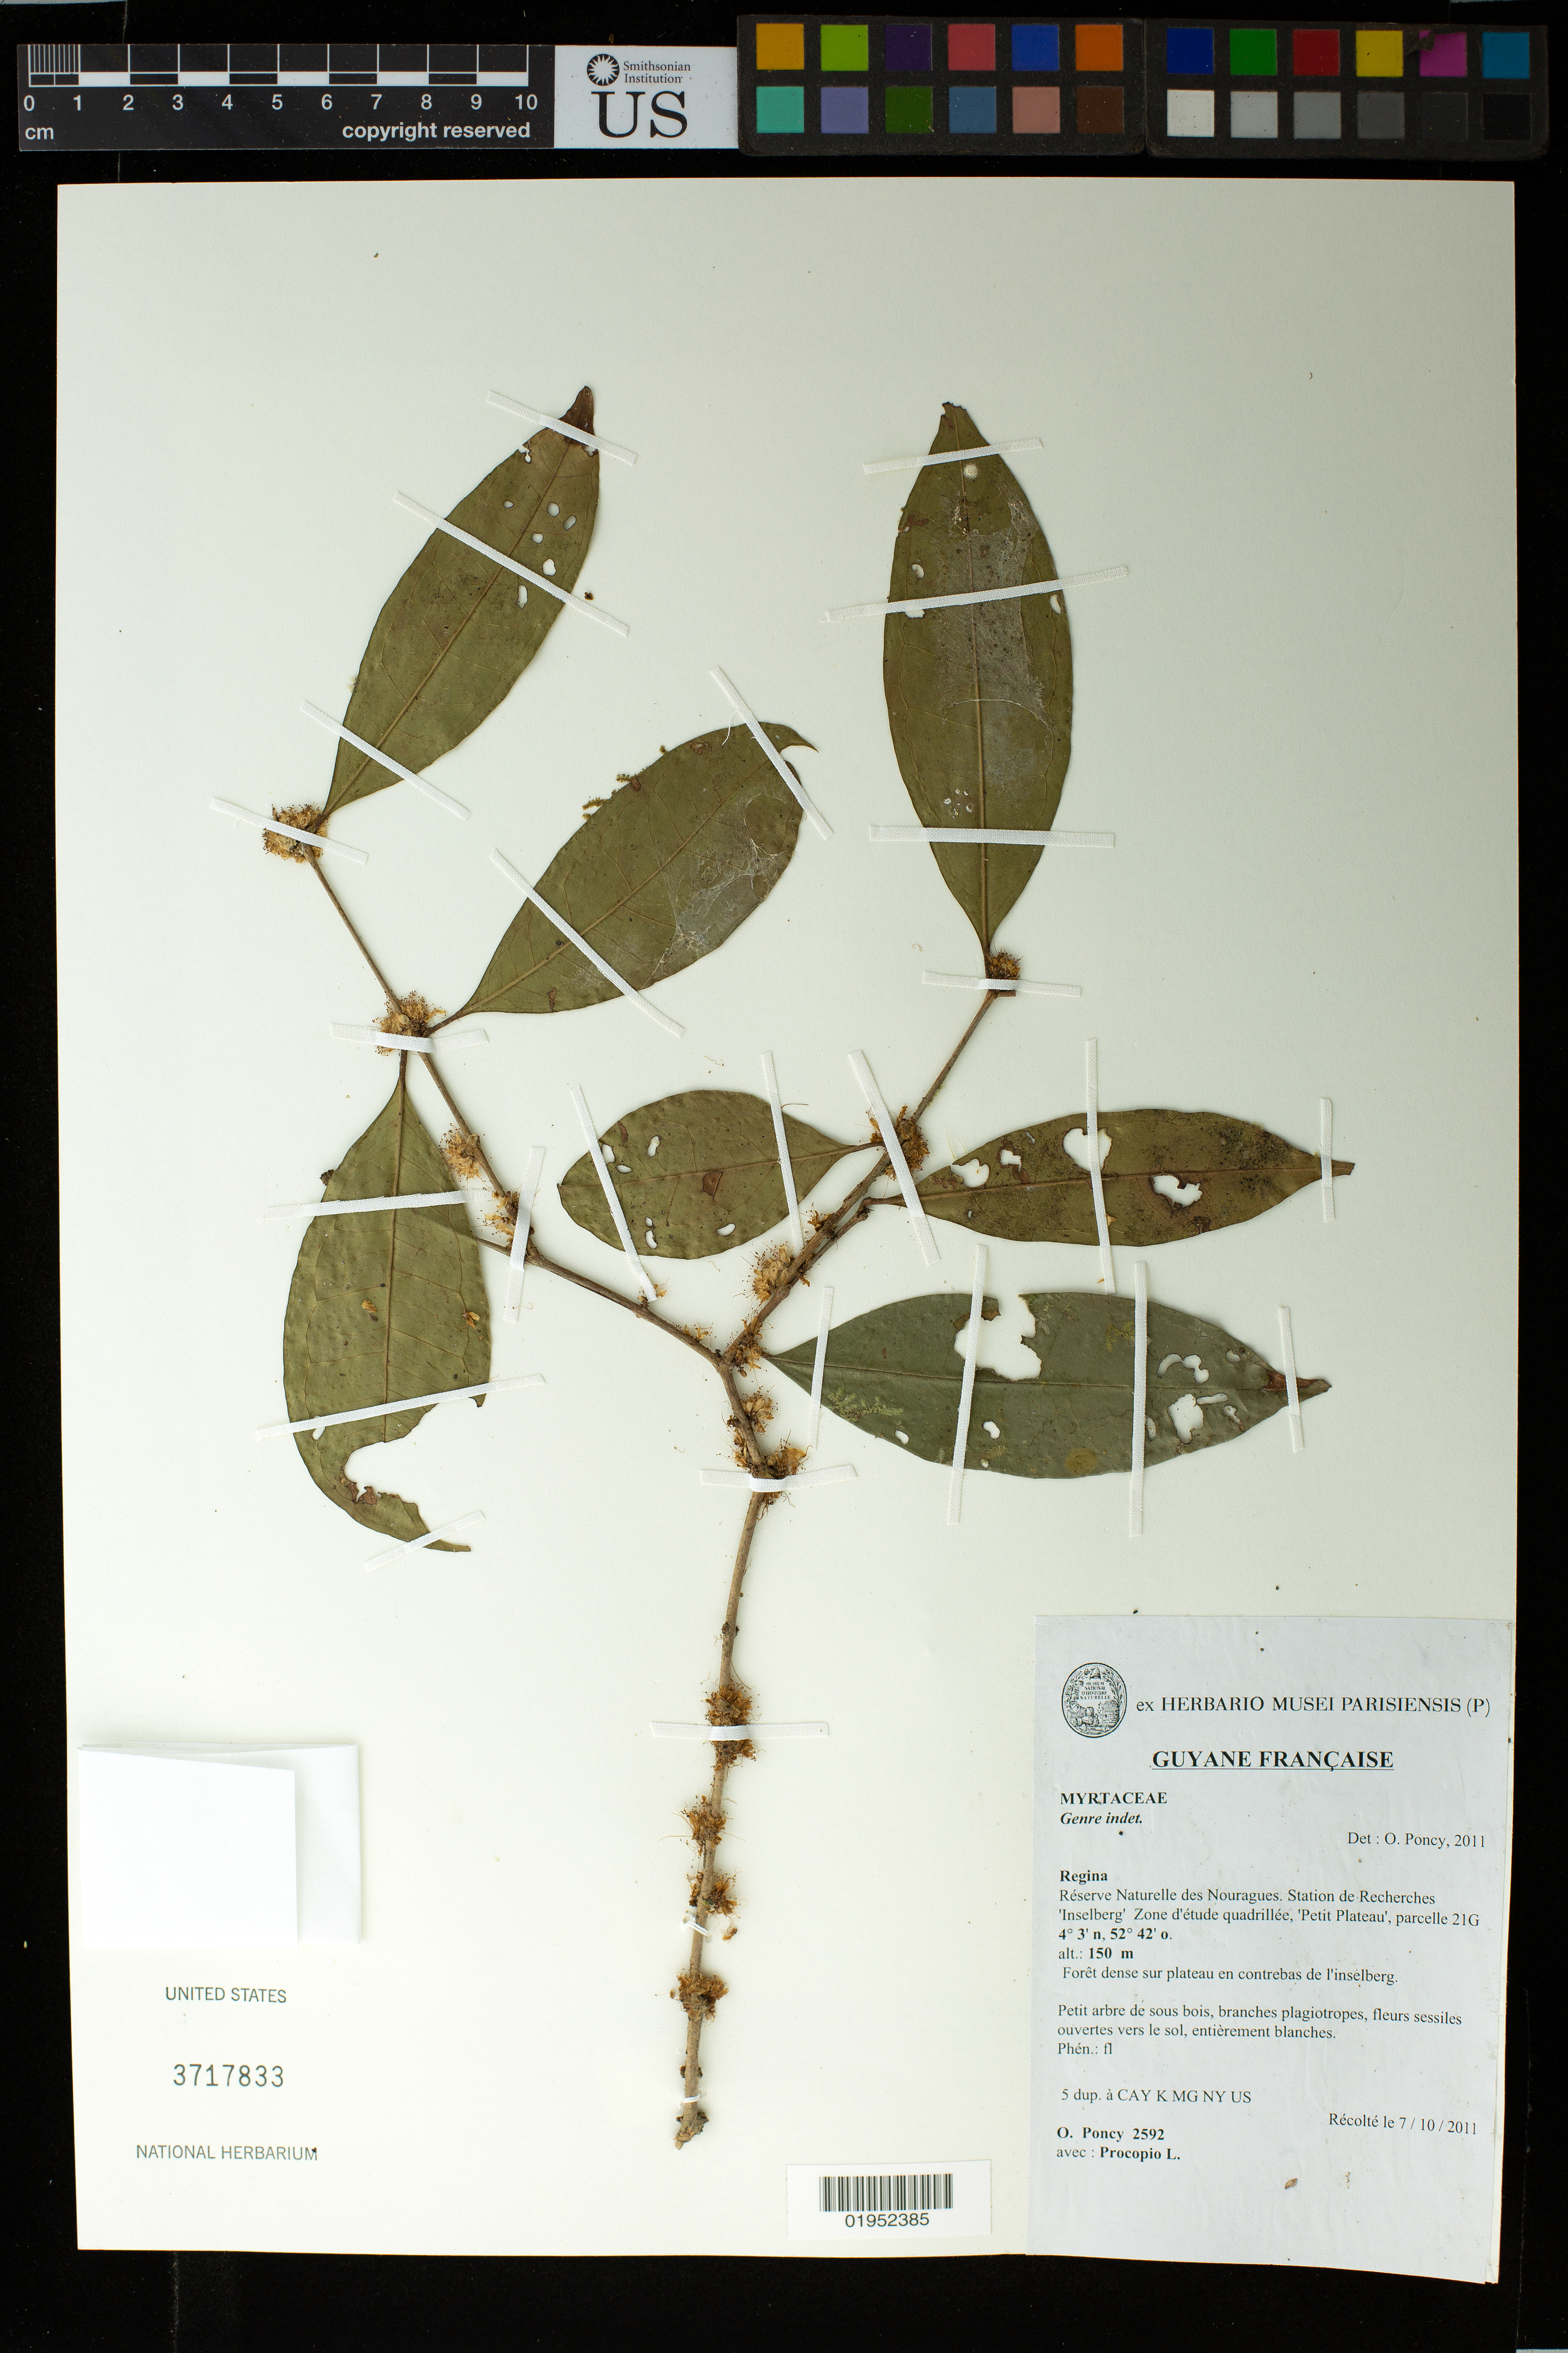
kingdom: Plantae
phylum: Tracheophyta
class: Magnoliopsida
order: Myrtales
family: Myrtaceae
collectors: O. Poncy, H. Richard, B. Riéra & B. Leudet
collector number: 2592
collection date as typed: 7 Oct 2011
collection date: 2011-10-07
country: French Guiana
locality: Regina: Reserve Naturelle des Nouragues. Sttion de Recherches "Inselberg" Zone d'etude quadrillee, "Petit Plateau", parcelle 21G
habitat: Foret dense sur plateau en contrebas de l'inselberg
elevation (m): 150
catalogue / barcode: US 3717833